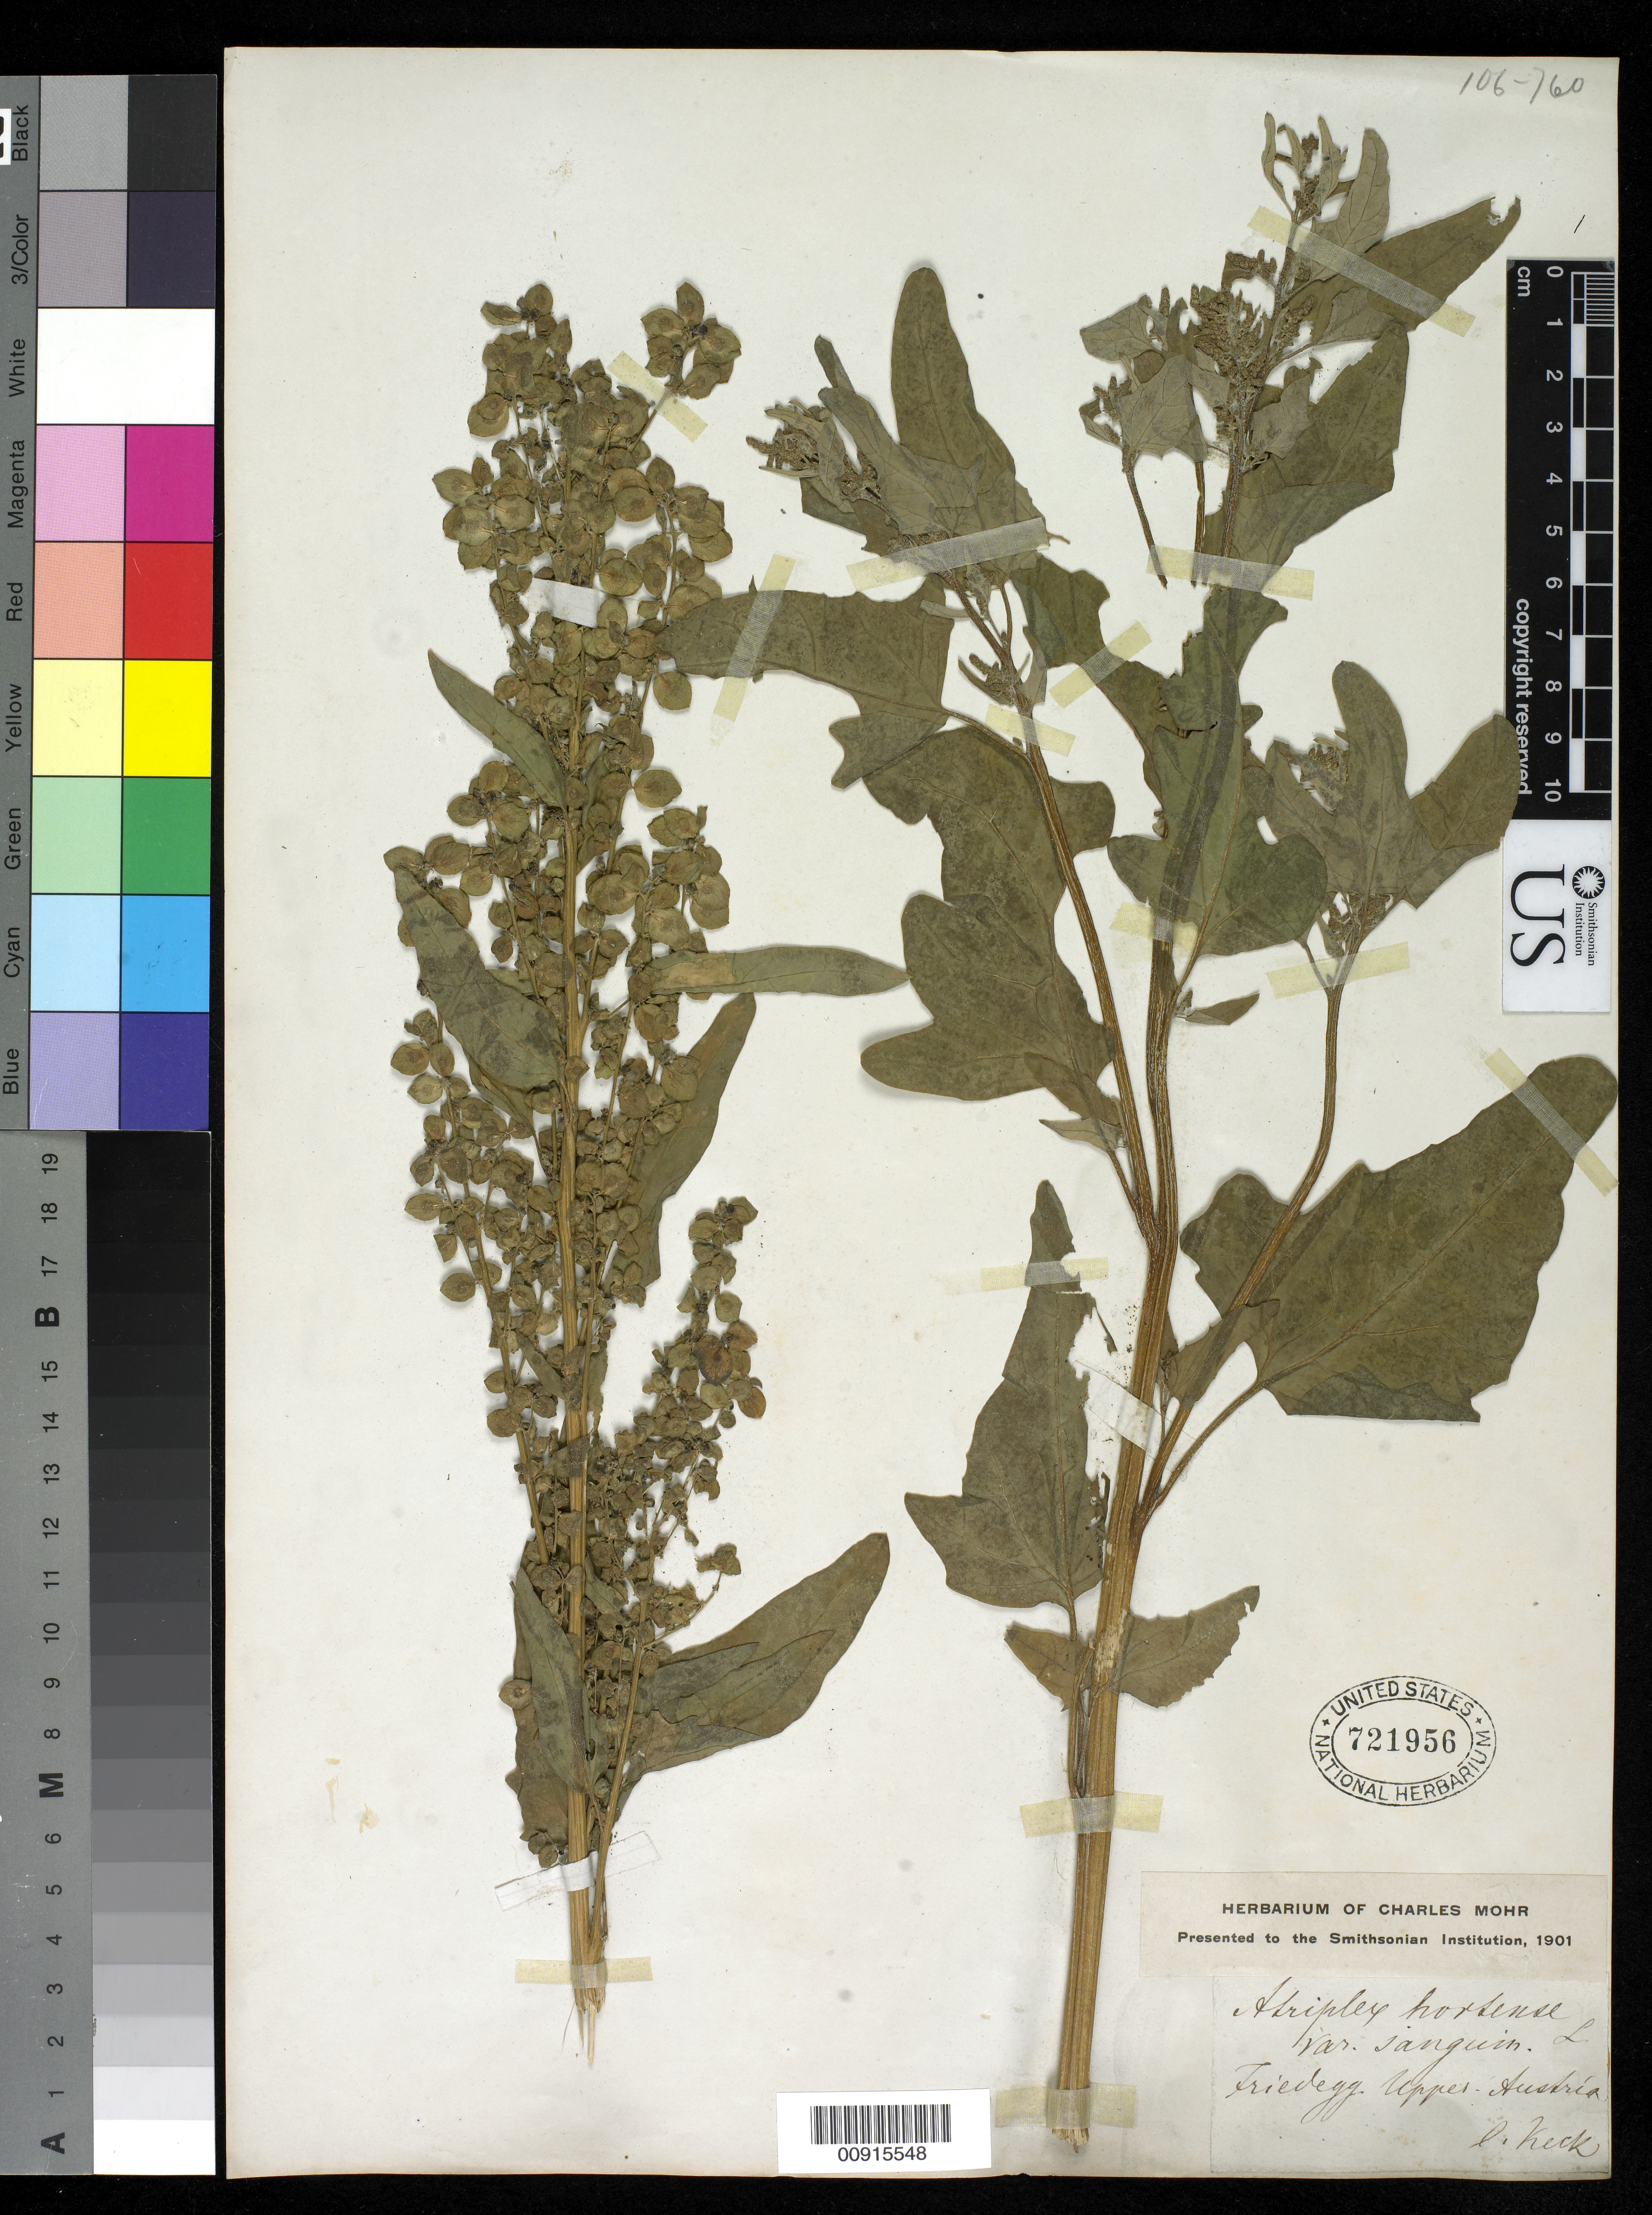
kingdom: Plantae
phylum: Tracheophyta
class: Magnoliopsida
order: Caryophyllales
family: Amaranthaceae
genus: Atriplex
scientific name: Atriplex hortensis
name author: L.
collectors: C. Keck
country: Austria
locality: Friedegg, upper Austria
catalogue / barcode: US 721956